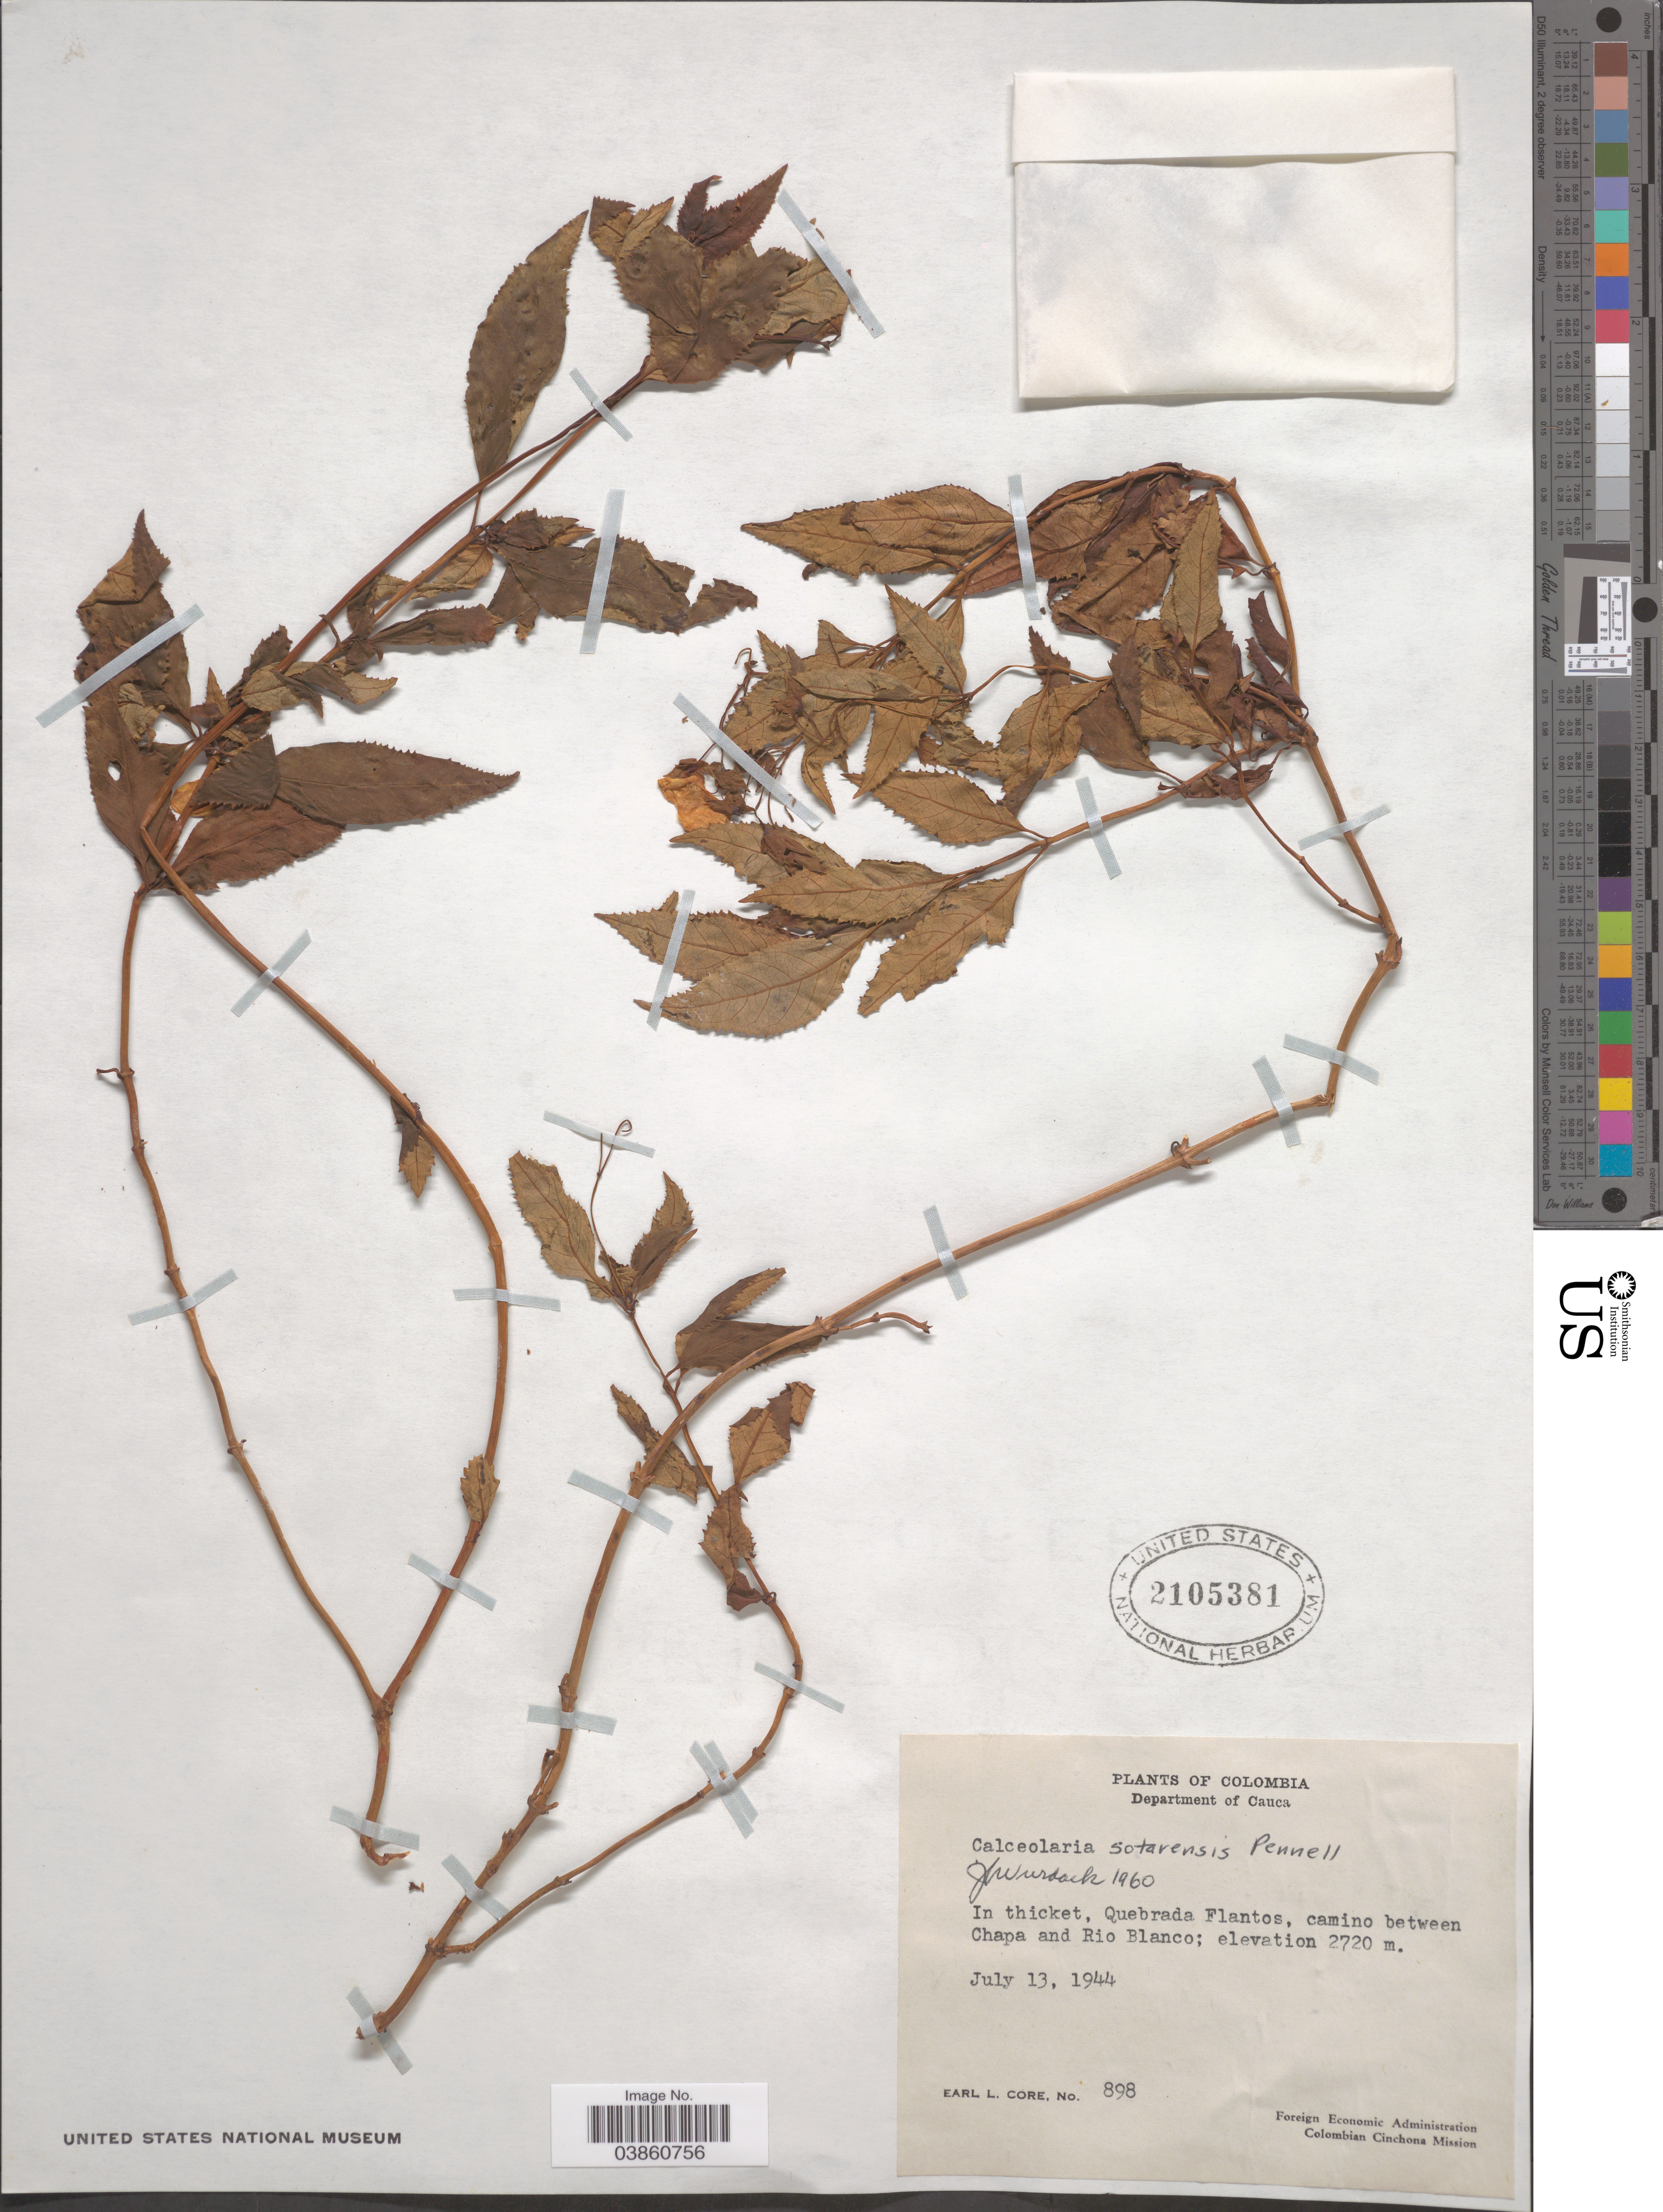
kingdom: Plantae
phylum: Tracheophyta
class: Magnoliopsida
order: Lamiales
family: Calceolariaceae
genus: Calceolaria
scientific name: Calceolaria sotarensis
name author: Pennell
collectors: E. L. Core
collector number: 898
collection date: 1944-07-13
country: Colombia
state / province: Cauca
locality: Department of Cauca. Quebrada Flantos, camino between Chapa and Rio Blanco.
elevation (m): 2720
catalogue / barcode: US 2105381